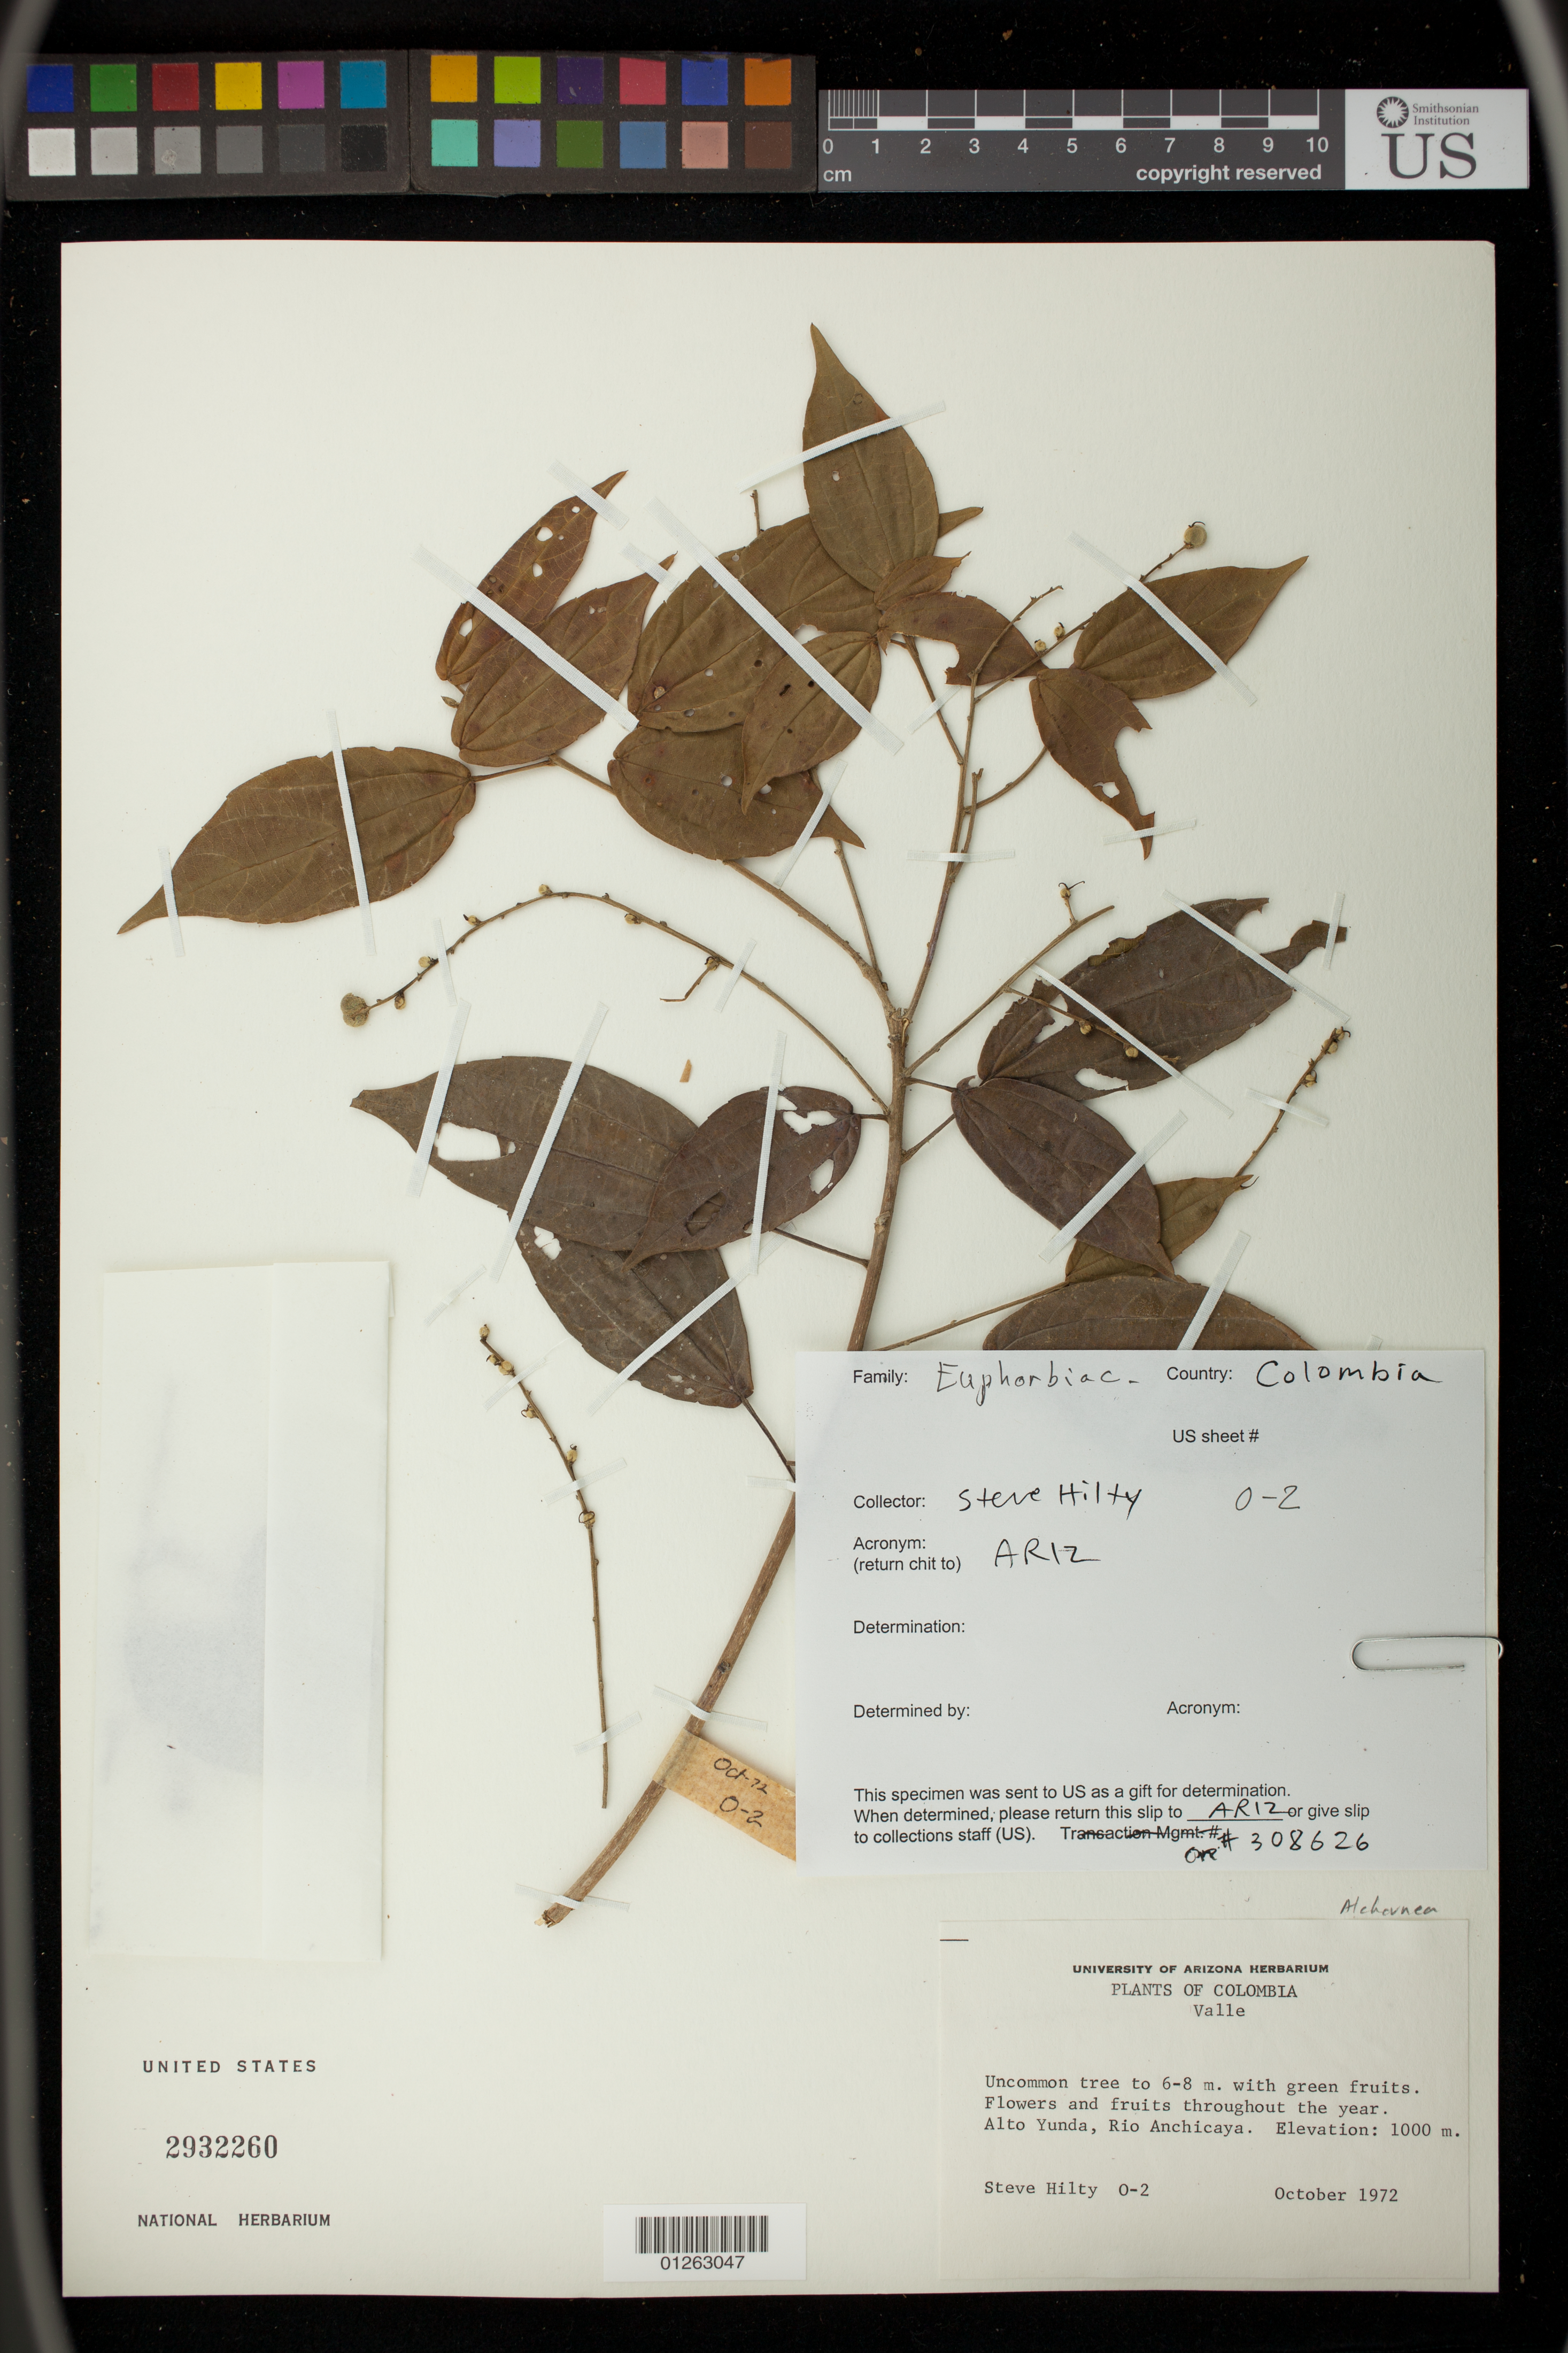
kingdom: Plantae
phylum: Tracheophyta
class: Magnoliopsida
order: Malpighiales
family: Euphorbiaceae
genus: Alchornea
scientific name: Alchornea sp.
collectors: S. Hilty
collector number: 0-2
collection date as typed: Oct 1972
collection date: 1972-10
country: Colombia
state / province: Valle del Cauca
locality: Alto Yunda, Rio Anchicaya.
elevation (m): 1000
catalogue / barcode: US 2932260